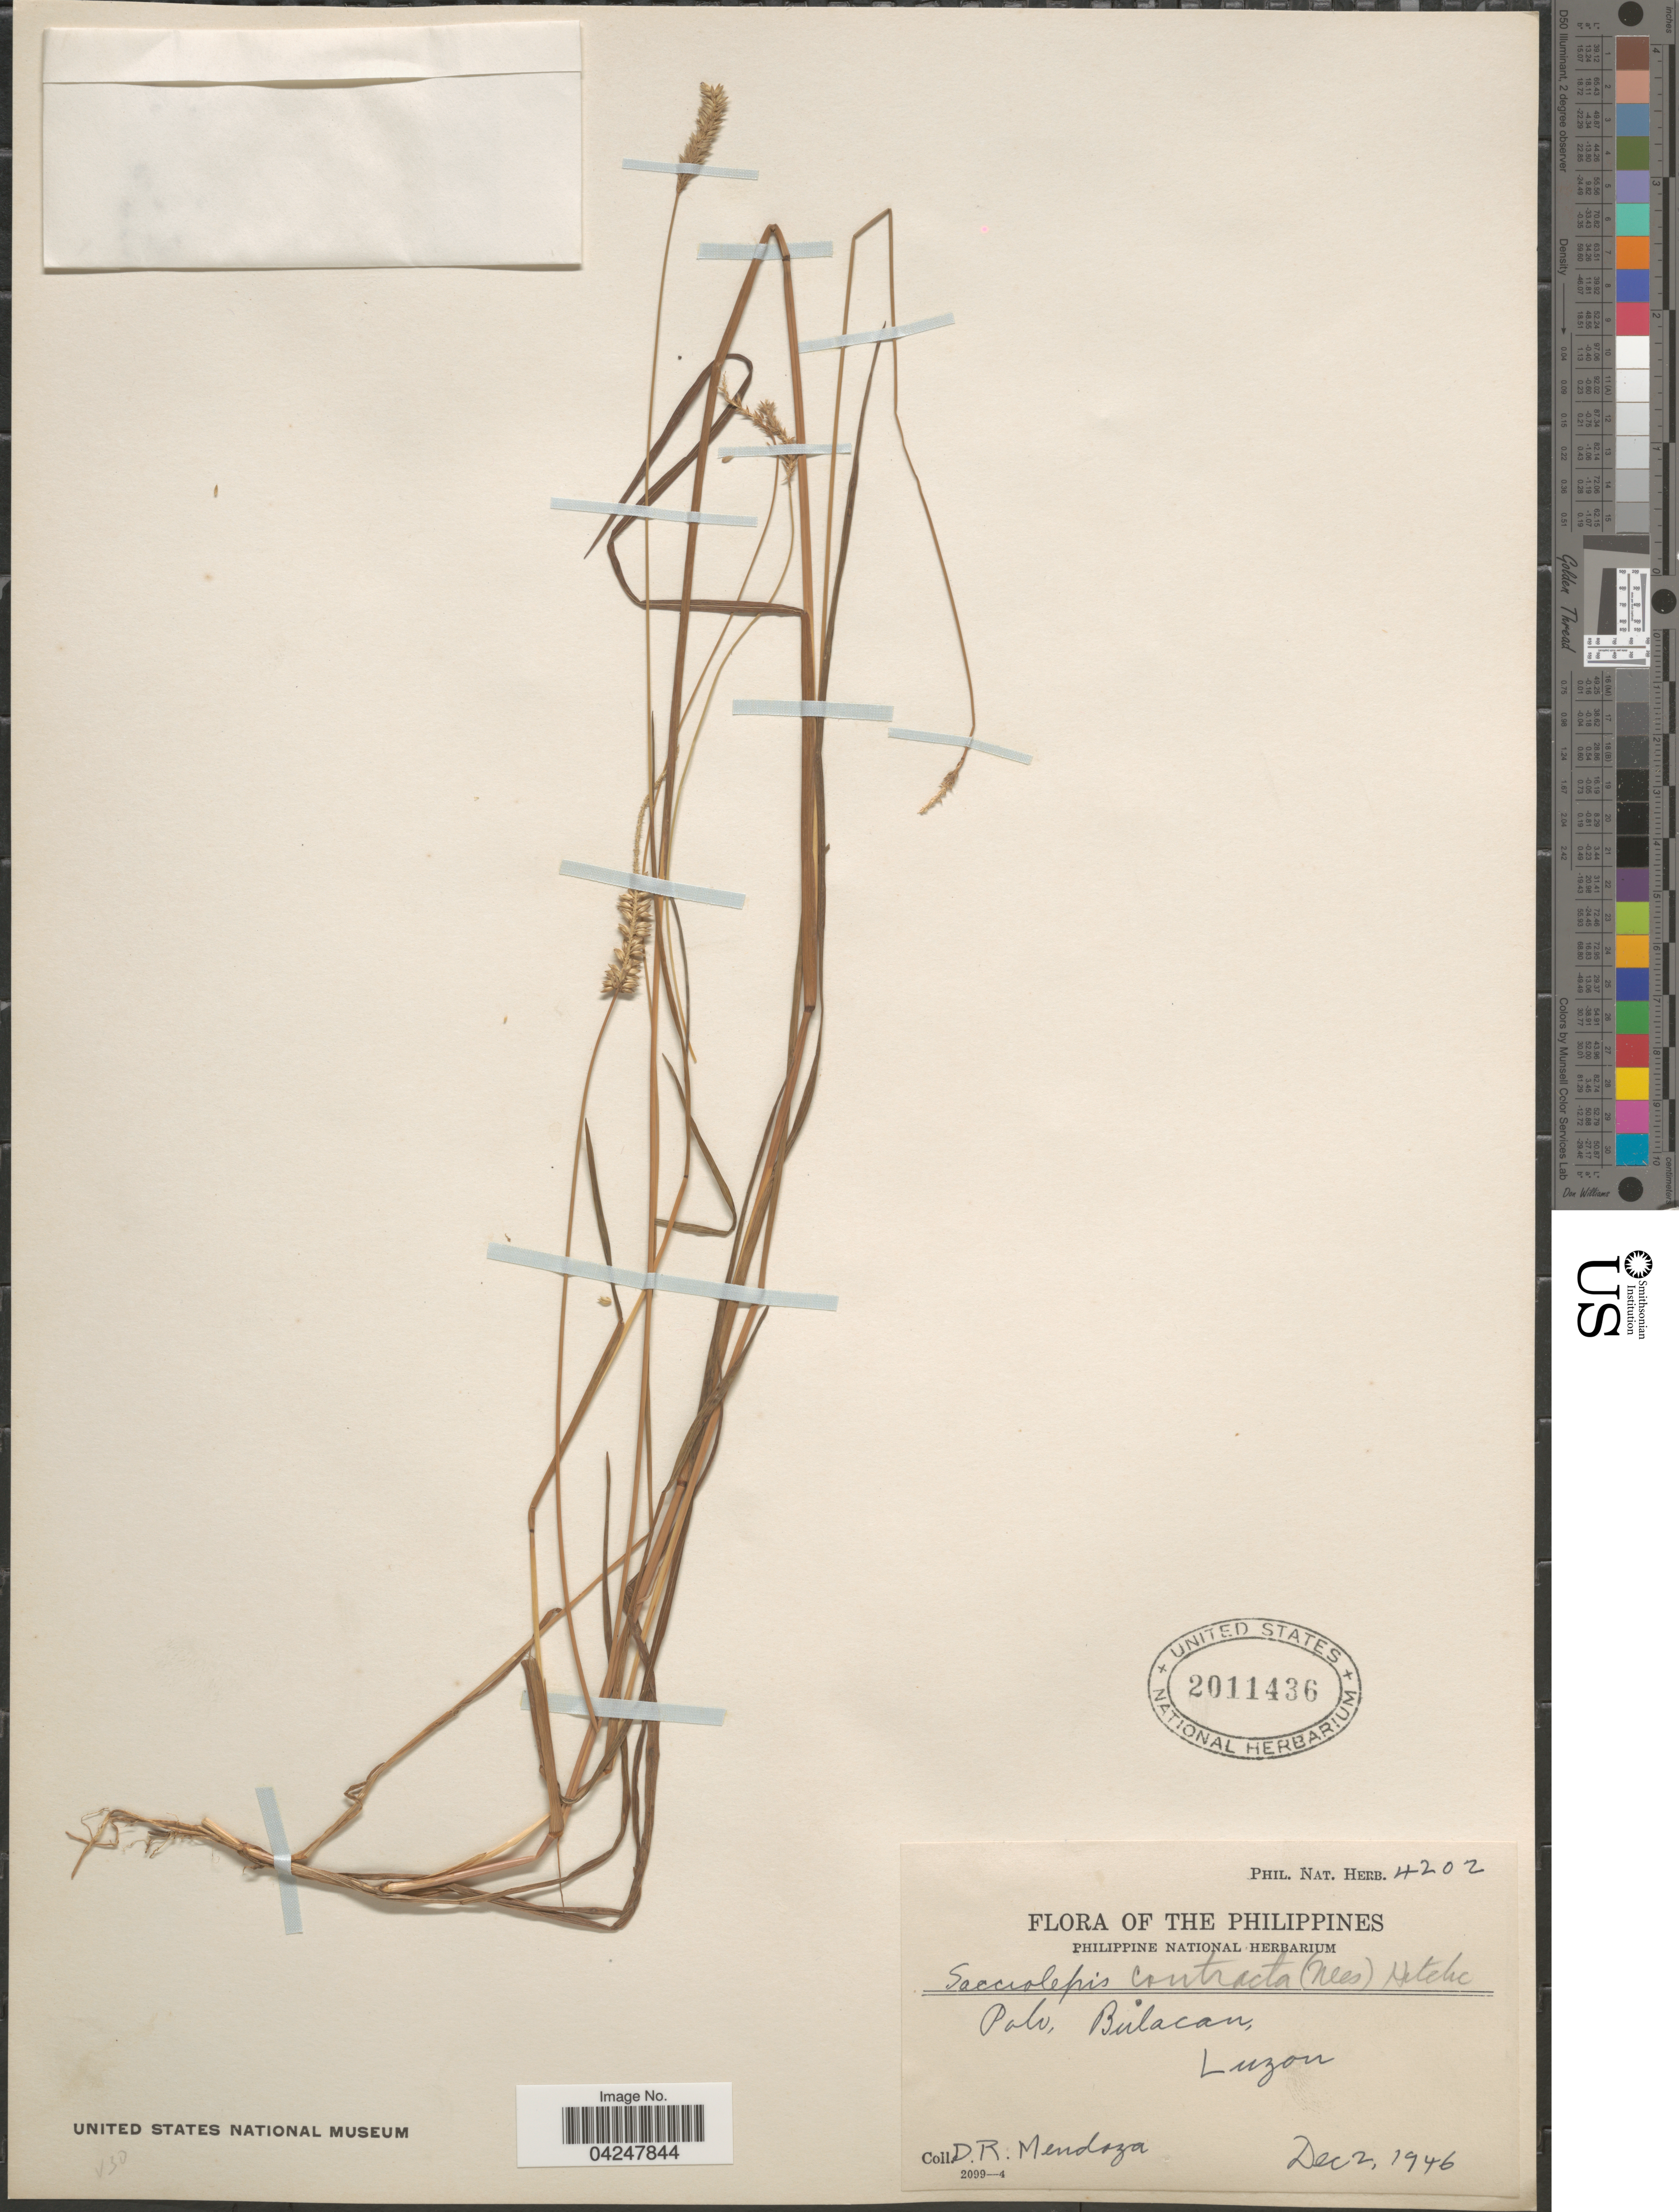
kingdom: Plantae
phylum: Tracheophyta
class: Liliopsida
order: Poales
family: Poaceae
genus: Sacciolepis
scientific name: Sacciolepis indica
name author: (L.) Chase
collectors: D. Mendoza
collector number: Phil. Nat. Herb. 4202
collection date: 1946-12-02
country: Philippines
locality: Palo, Bulacan, Luzon.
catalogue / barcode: US 2011436